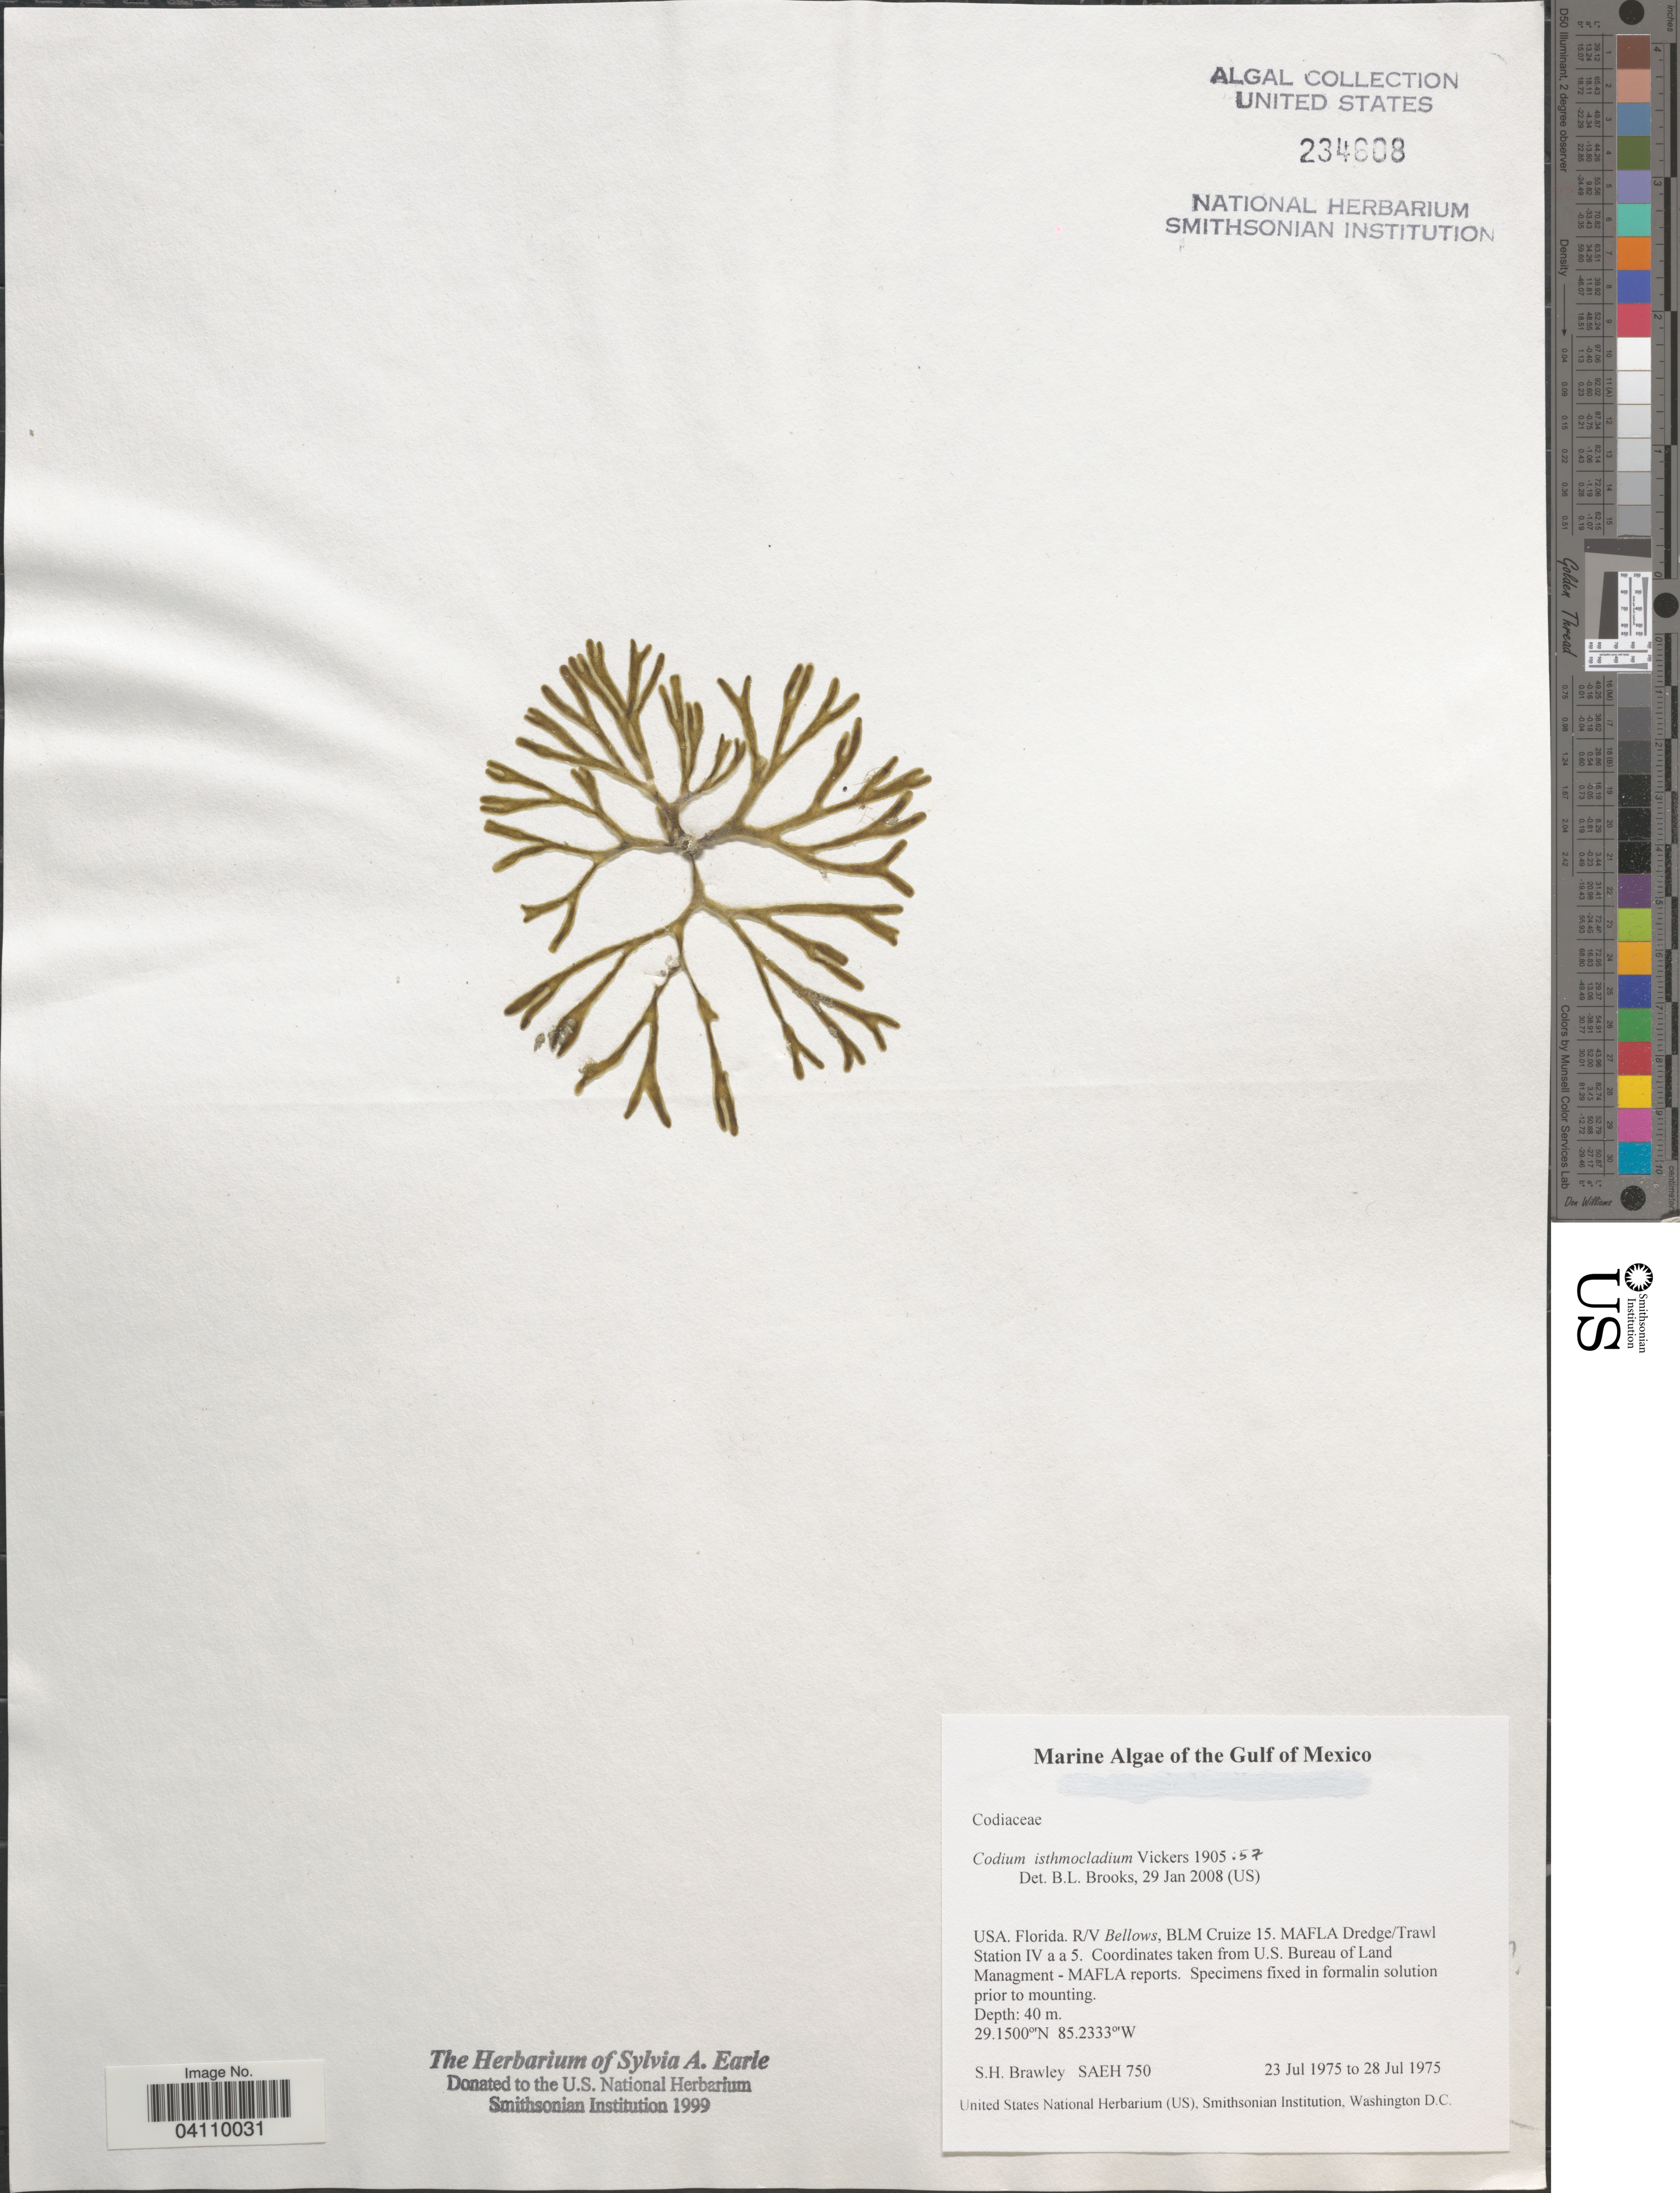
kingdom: Plantae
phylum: Chlorophyta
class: Ulvophyceae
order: Bryopsidales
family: Codiaceae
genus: Codium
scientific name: Codium isthmocladum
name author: Vickers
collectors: S. Brawley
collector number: SAEH 750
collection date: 1975-07-23/1975-07-28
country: United States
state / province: Florida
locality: The Gulf of Mexico. R/V Bellows, BLM Cruize 15. MAFLA Dredge/Trawl Station IV a a 5. Coordinates taken from U.S. Bureau of Land Managment - MAFLA reports [unsure placement].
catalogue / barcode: US 234608